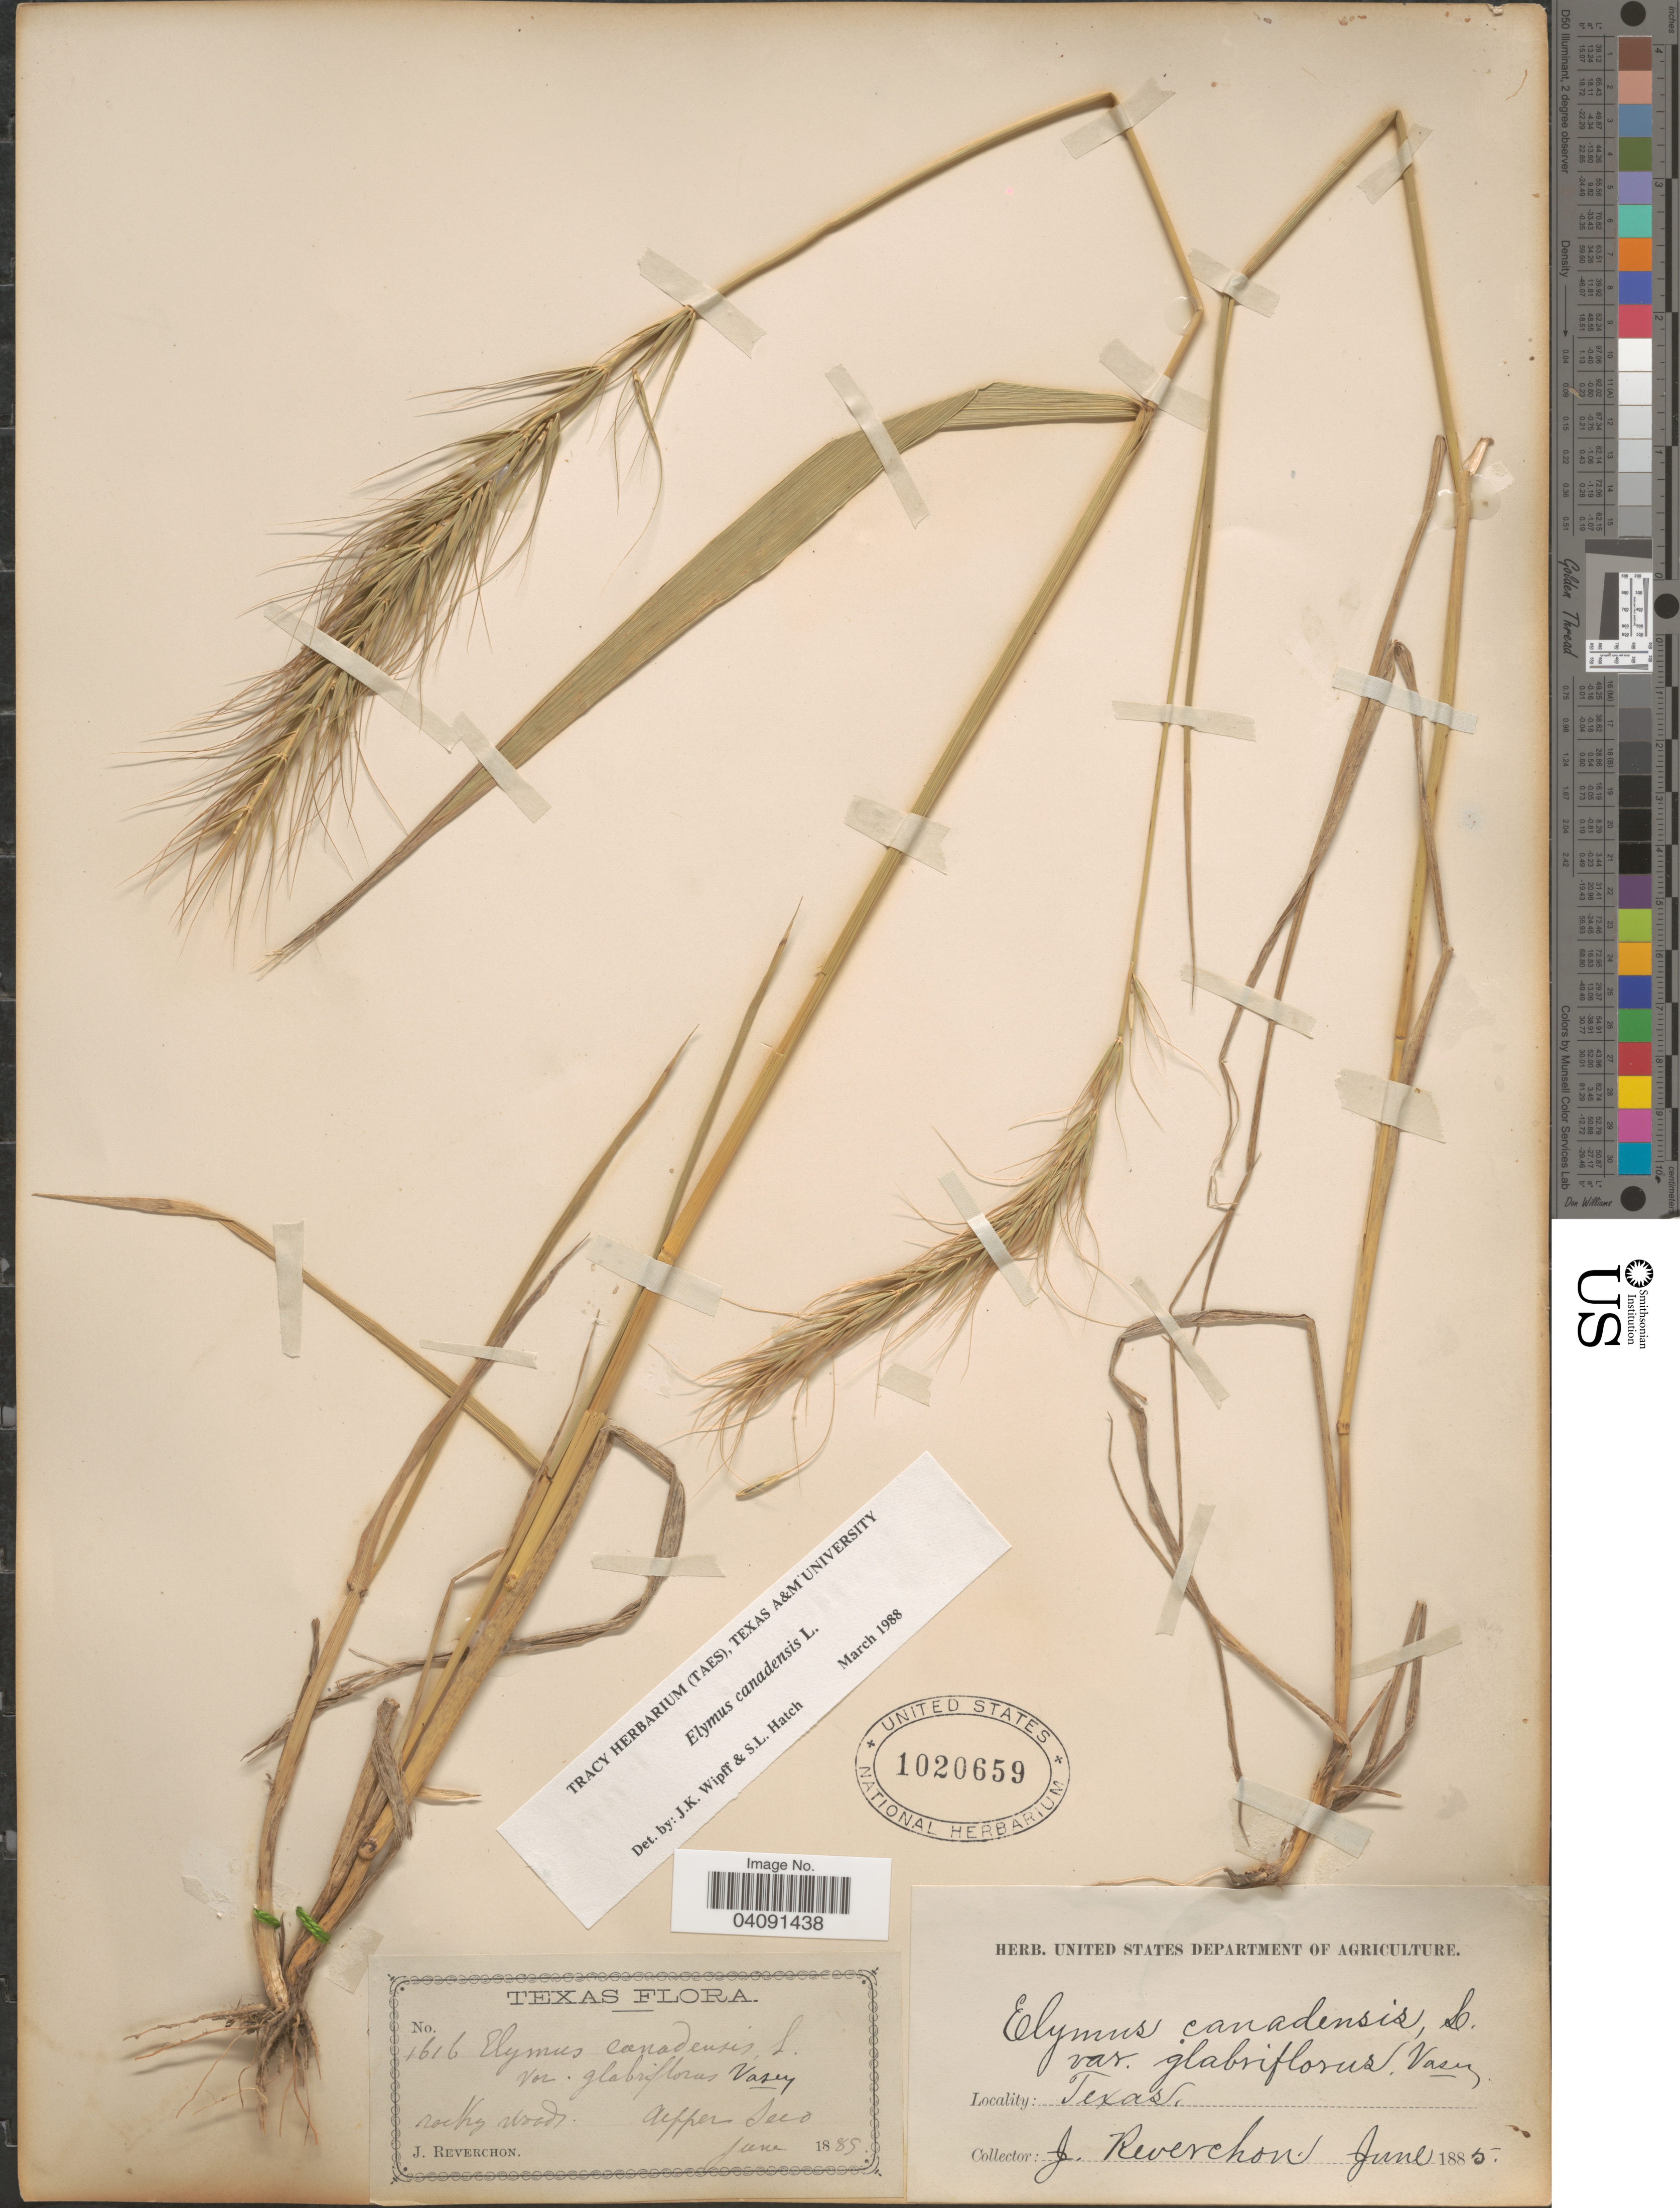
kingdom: Plantae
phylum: Tracheophyta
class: Liliopsida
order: Poales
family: Poaceae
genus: Elymus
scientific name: Elymus canadensis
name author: L.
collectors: J. Reverchon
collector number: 1616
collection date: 1885-06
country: United States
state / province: Texas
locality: Rocky woods. Upper Seco.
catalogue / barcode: US 1020659